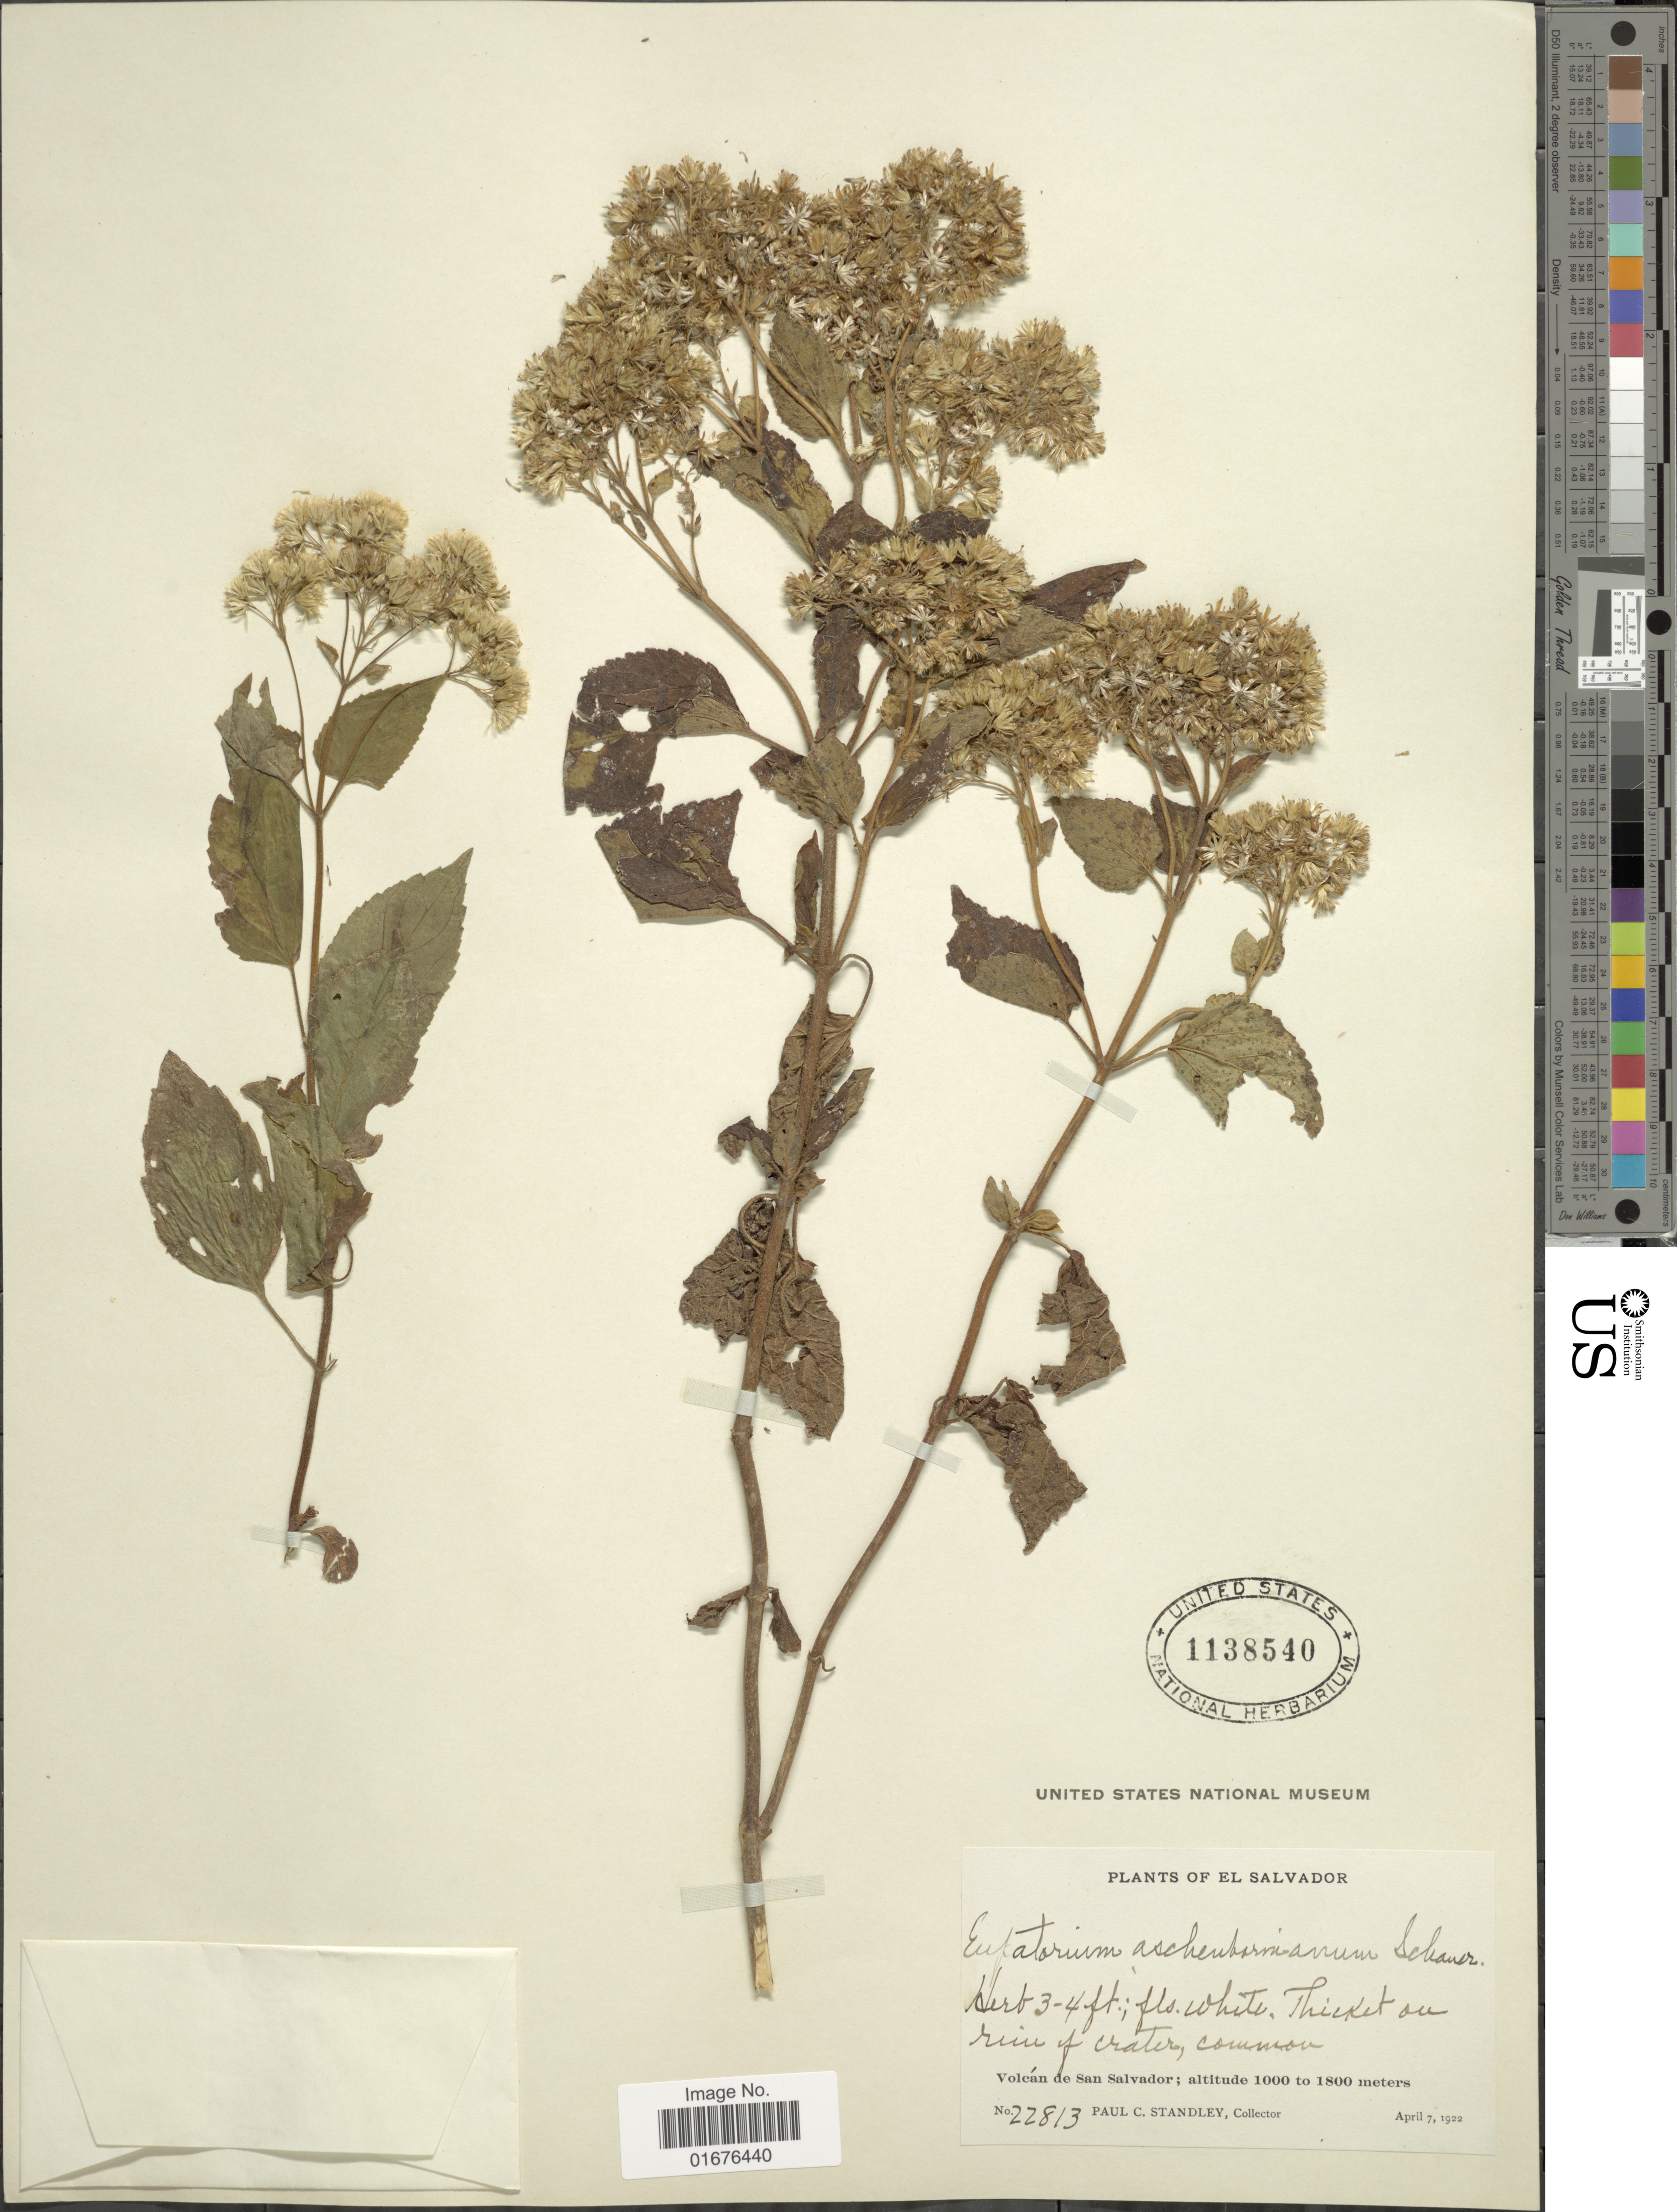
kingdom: Plantae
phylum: Tracheophyta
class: Magnoliopsida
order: Asterales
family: Asteraceae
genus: Ageratina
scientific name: Ageratina pichinchensis var. bustamenta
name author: (DC.) R.M. King & H. Rob.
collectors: P. C. Standley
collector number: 22813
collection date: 1922-04-07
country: El Salvador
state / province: San Salvador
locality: Thicket on rim of crater. Volcán de San Salvador.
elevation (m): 1000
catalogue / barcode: US 1138540